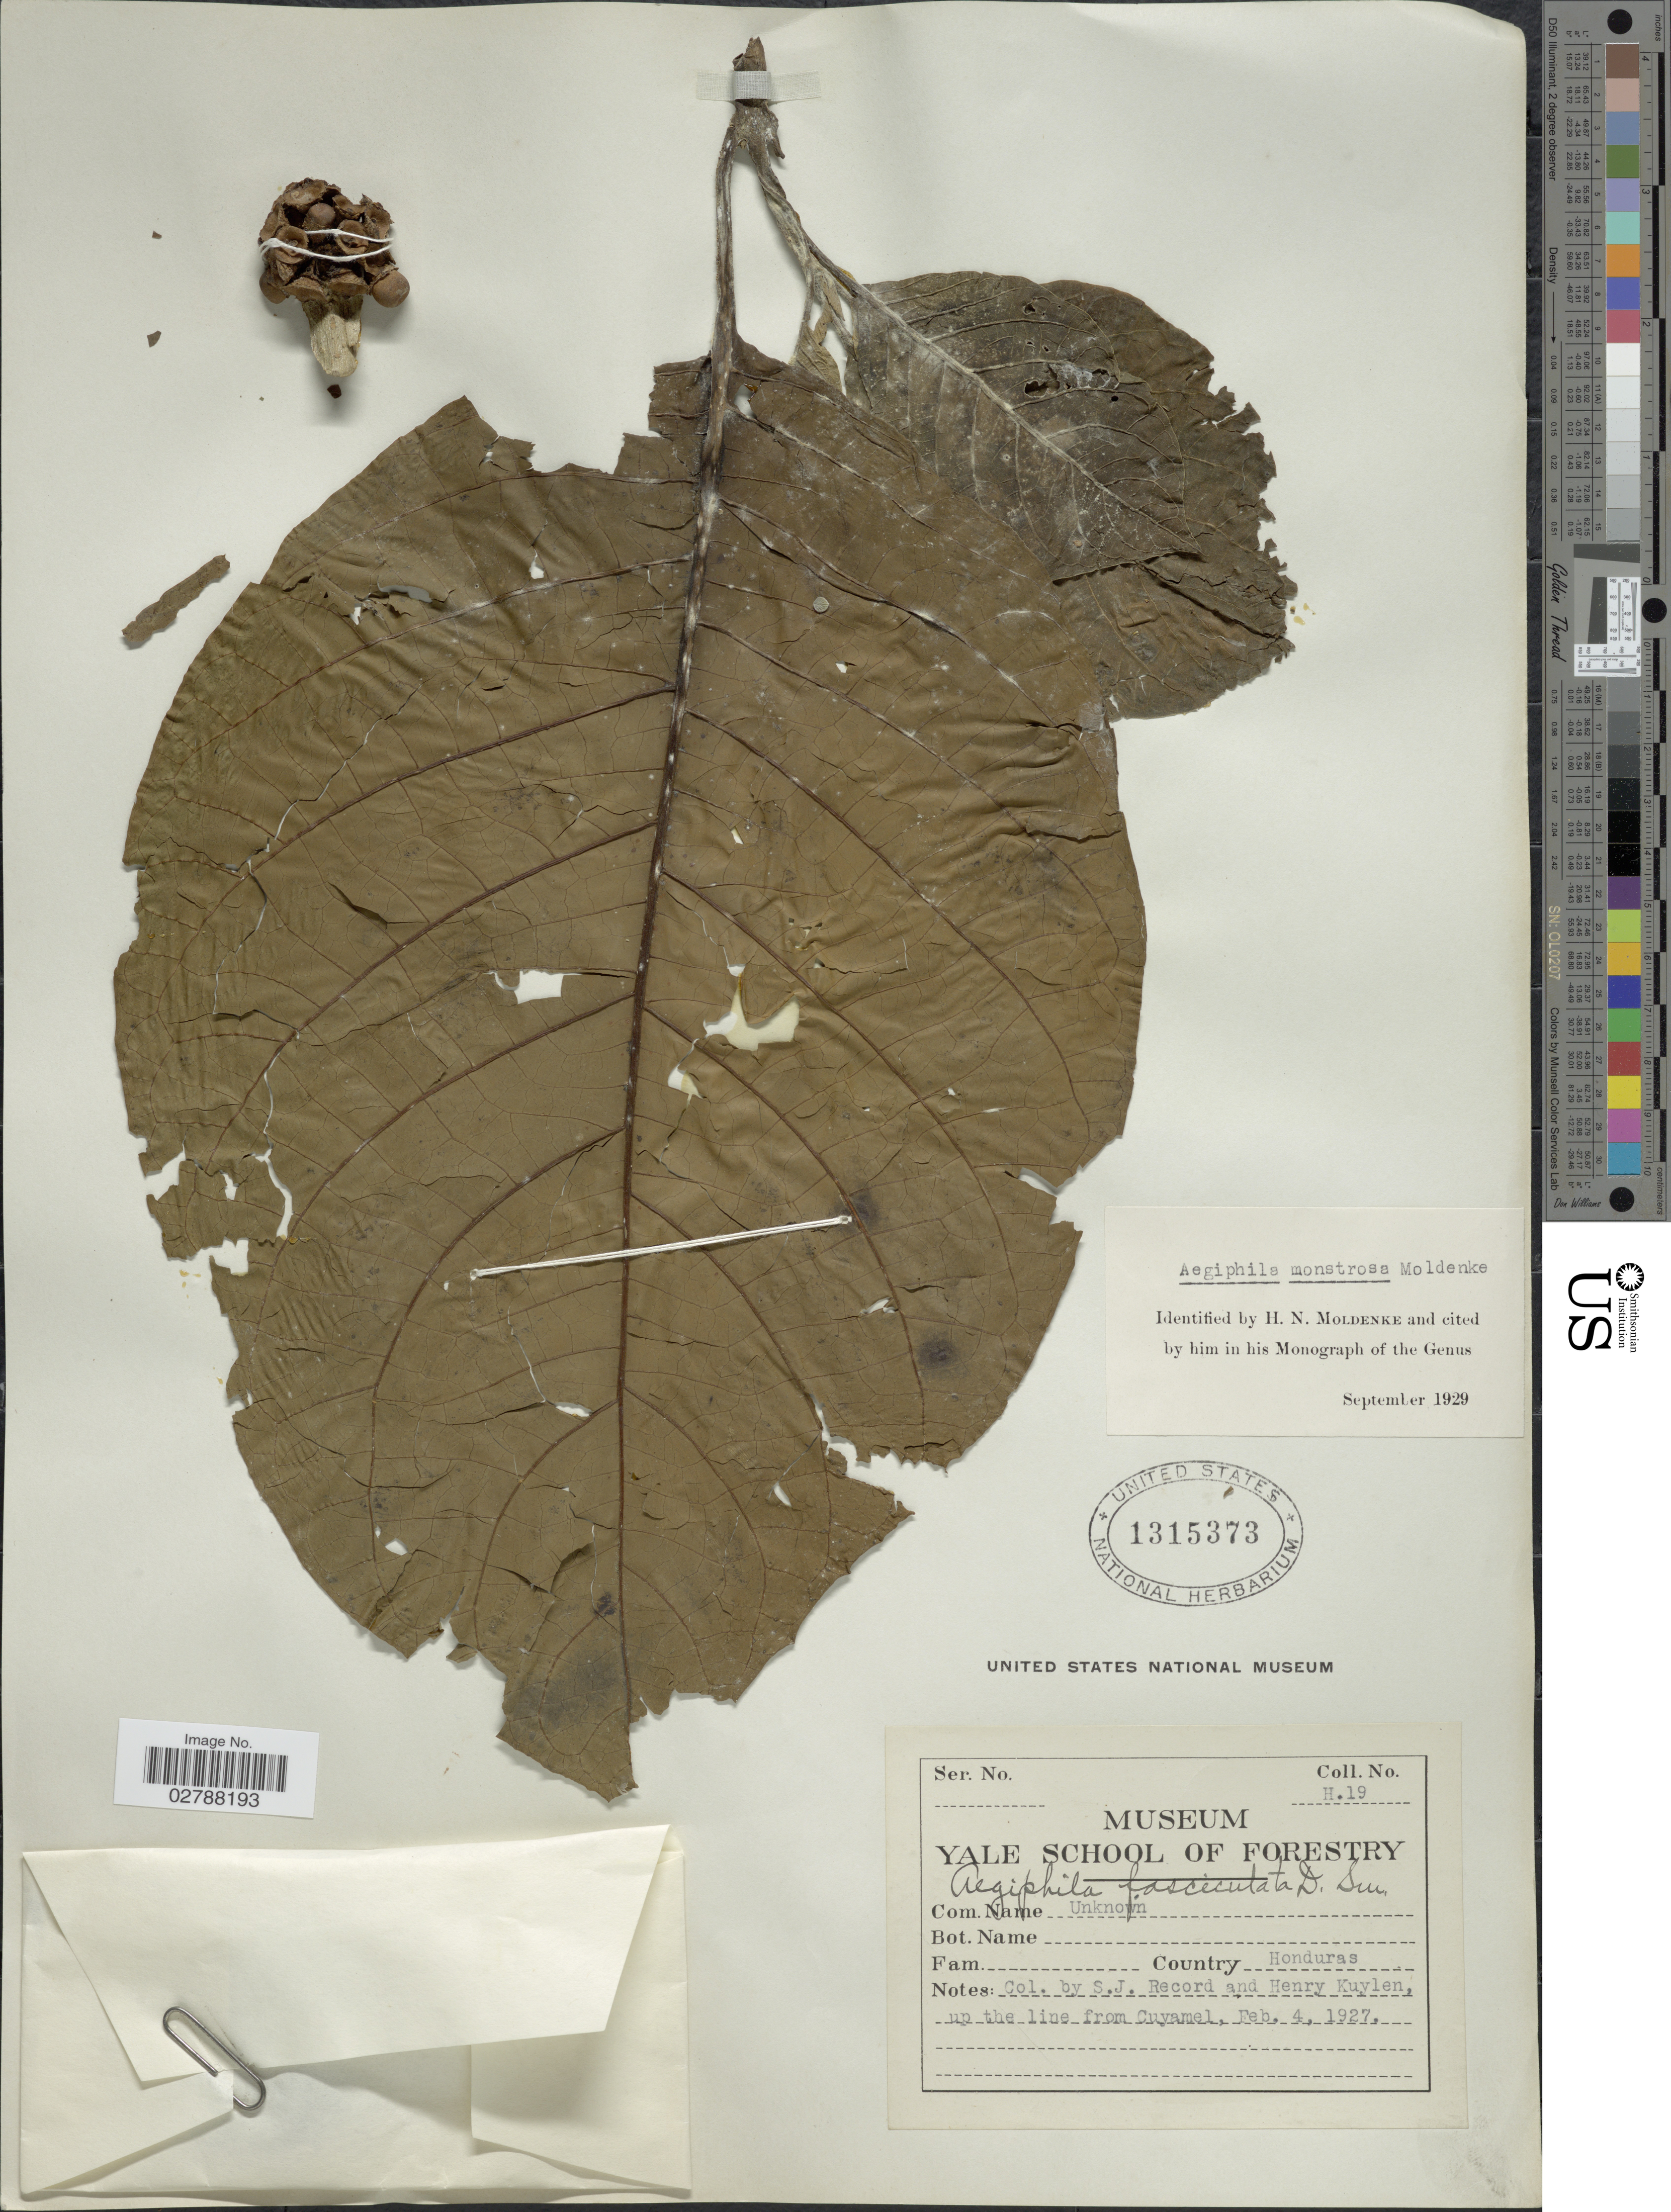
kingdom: Plantae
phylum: Tracheophyta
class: Magnoliopsida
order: Lamiales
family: Lamiaceae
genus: Aegiphila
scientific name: Aegiphila monstrosa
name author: Moldenke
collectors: S. J. Record & H. Kuylen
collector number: H.19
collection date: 1927-02-04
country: Honduras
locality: Up the line from Cuyamel.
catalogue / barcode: US 1315373